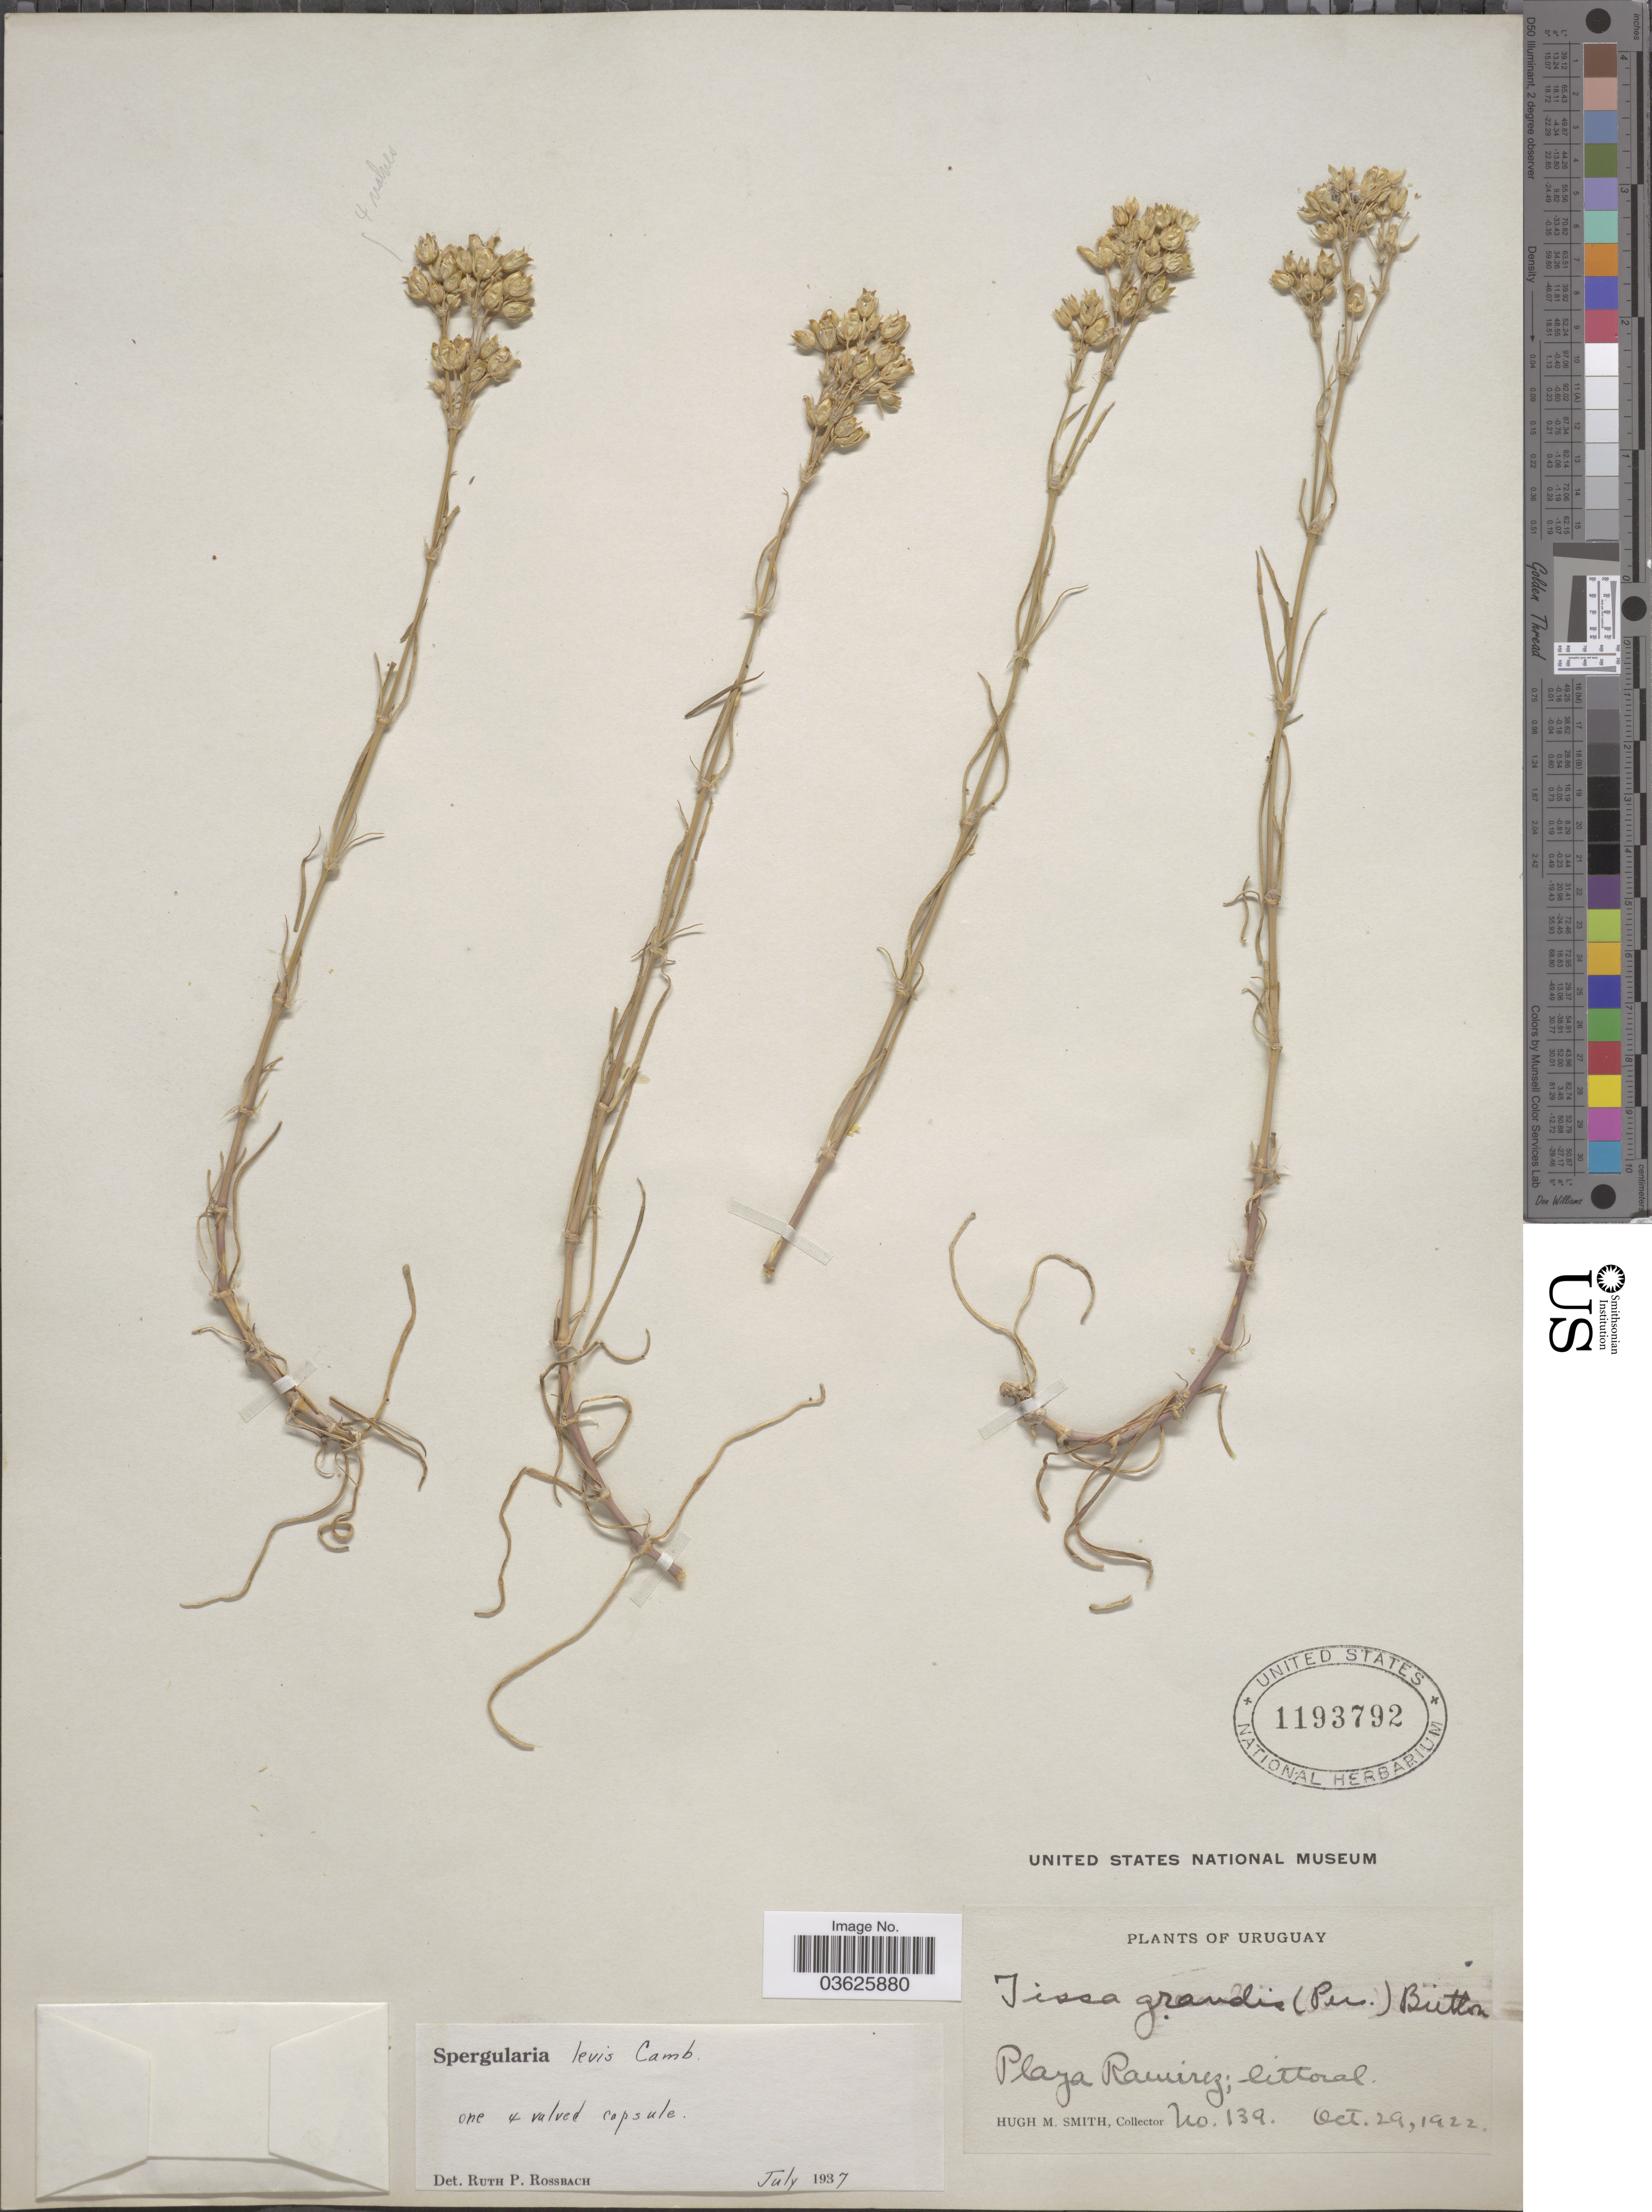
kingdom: Plantae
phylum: Tracheophyta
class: Magnoliopsida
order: Caryophyllales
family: Caryophyllaceae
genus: Spergularia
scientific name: Spergularia laevis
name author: (Cambess.) D. Dietr.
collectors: H. M. Smith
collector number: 139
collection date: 1922-10-29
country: Uruguay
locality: Playa Ramirez; littoral.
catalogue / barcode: US 1193792